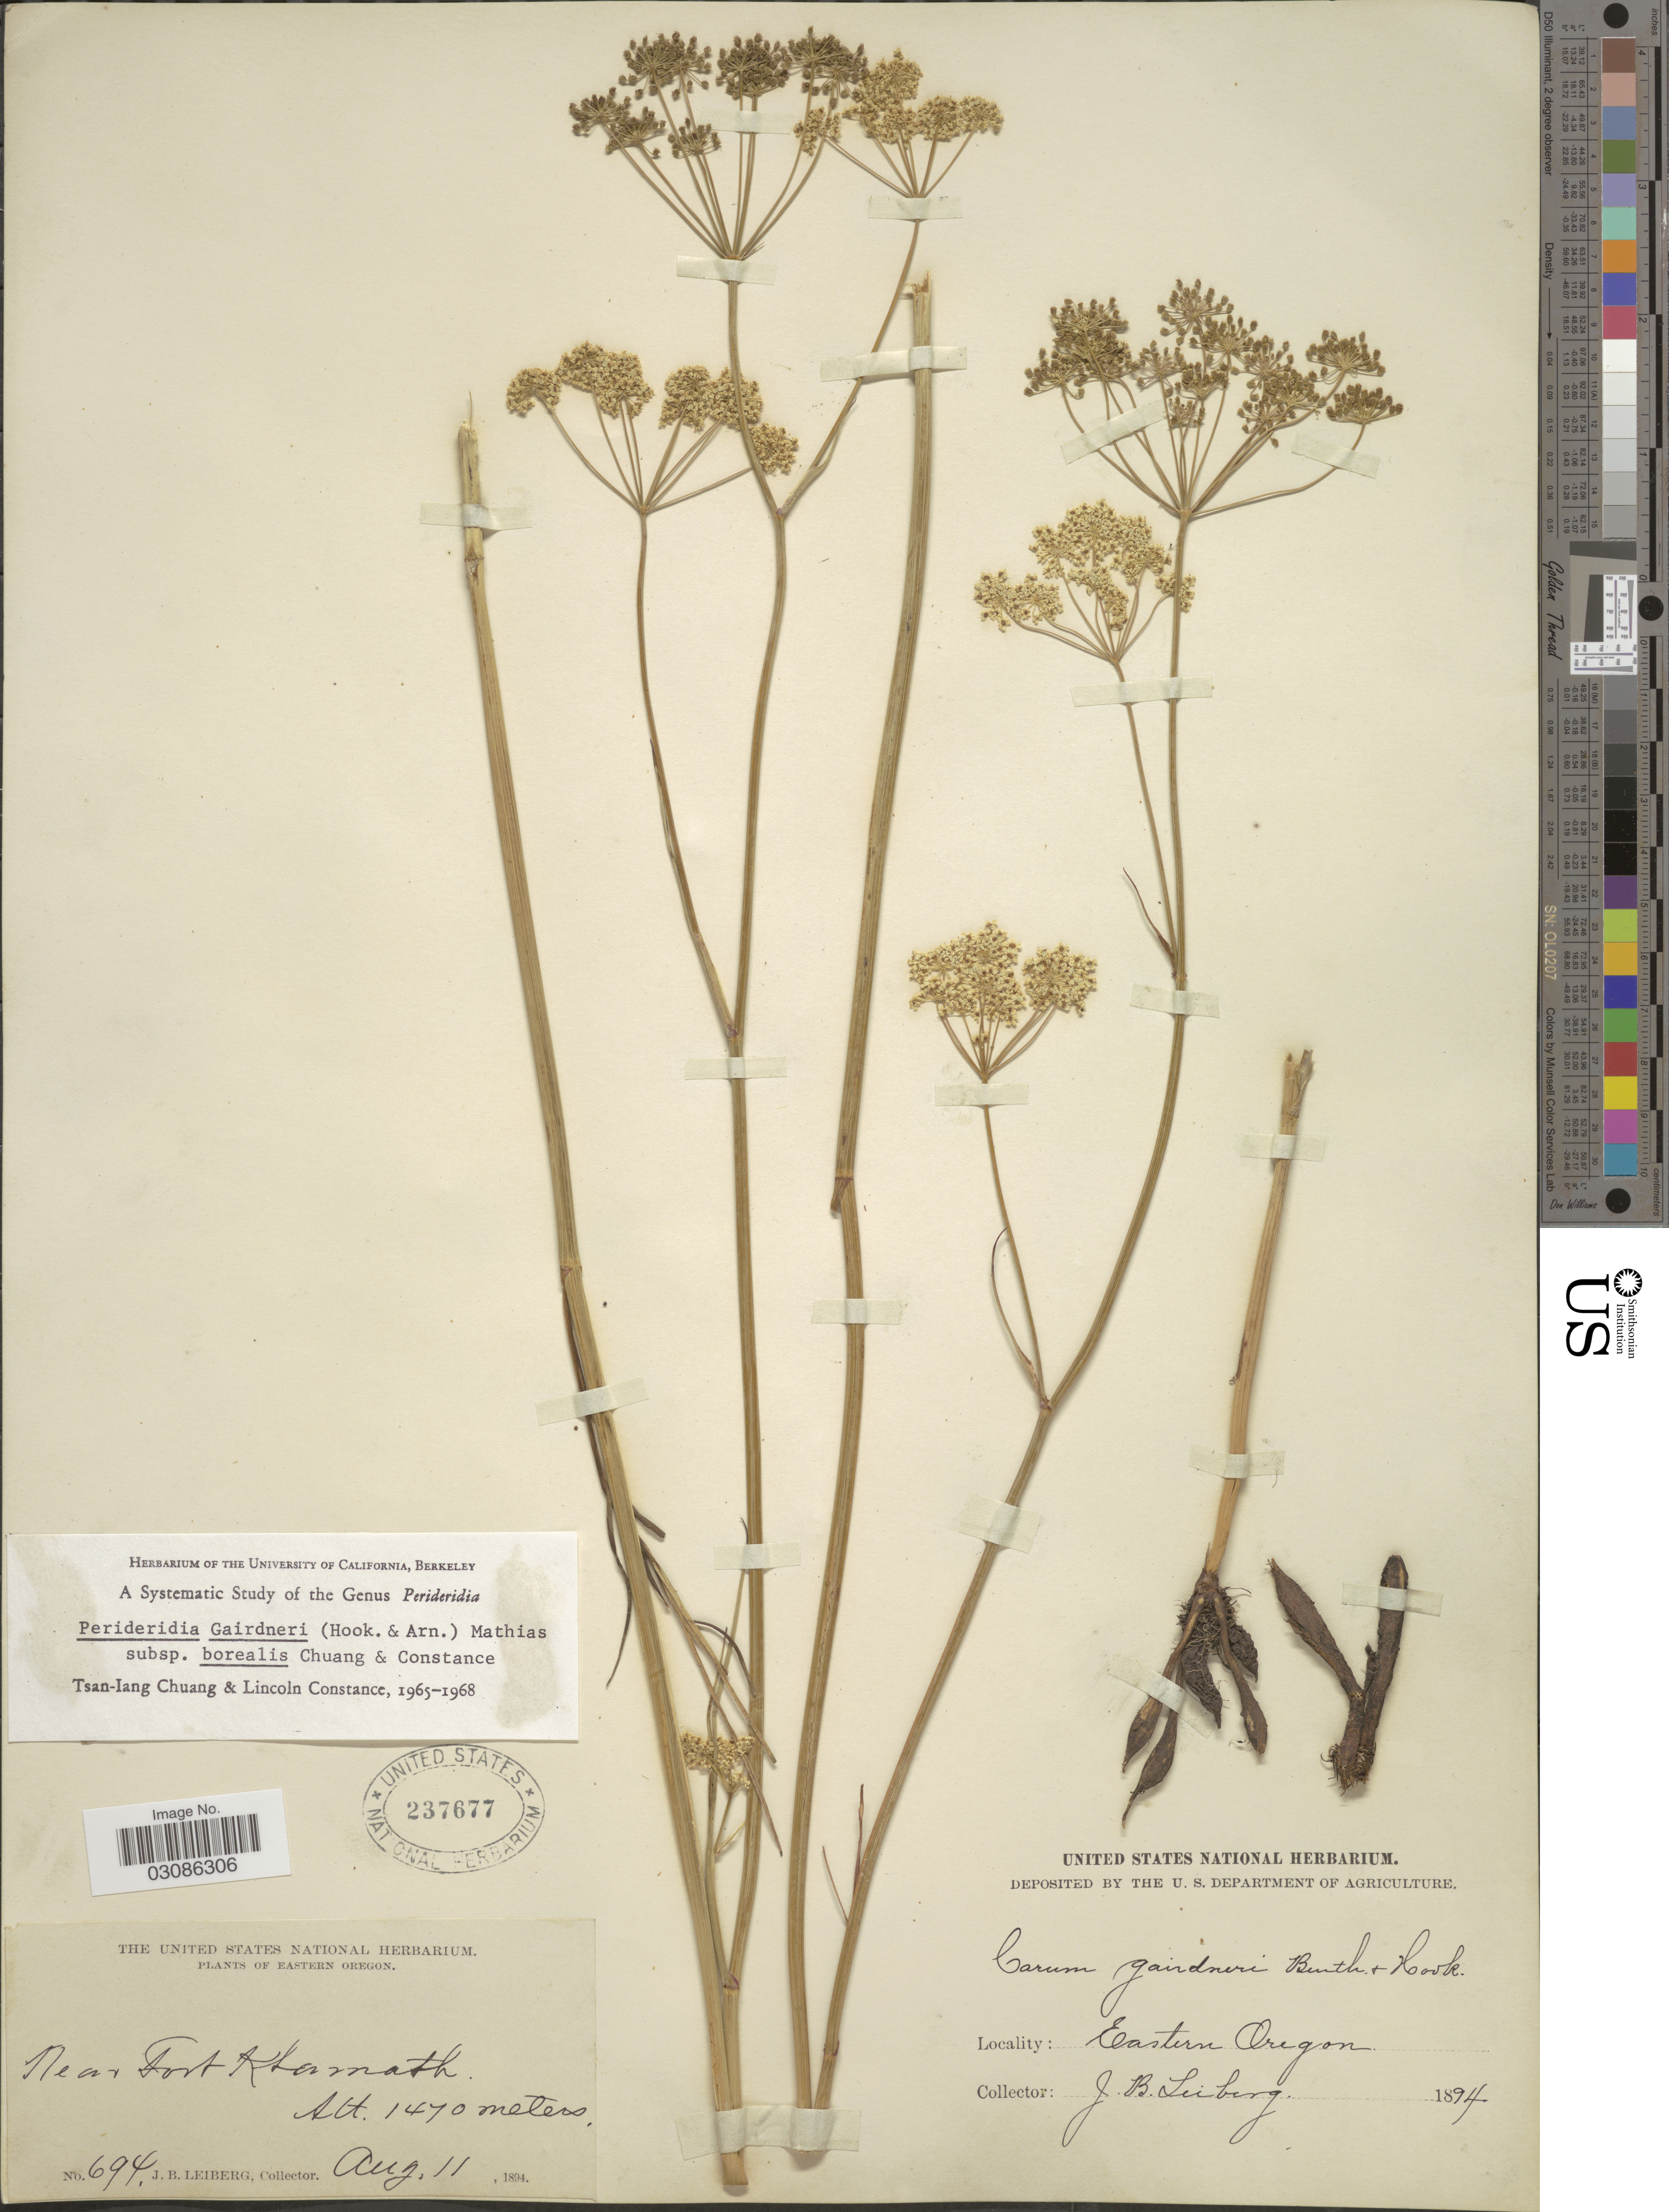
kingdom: Plantae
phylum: Tracheophyta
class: Magnoliopsida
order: Apiales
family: Apiaceae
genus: Perideridia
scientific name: Perideridia gairdneri subsp. borealis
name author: T.I. Chuang & Constance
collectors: J. B. Leiberg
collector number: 694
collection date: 1894-08-11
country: United States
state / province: Oregon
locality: Eastern Oregon, Near Fort Klamath.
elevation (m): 1470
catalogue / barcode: US 237677